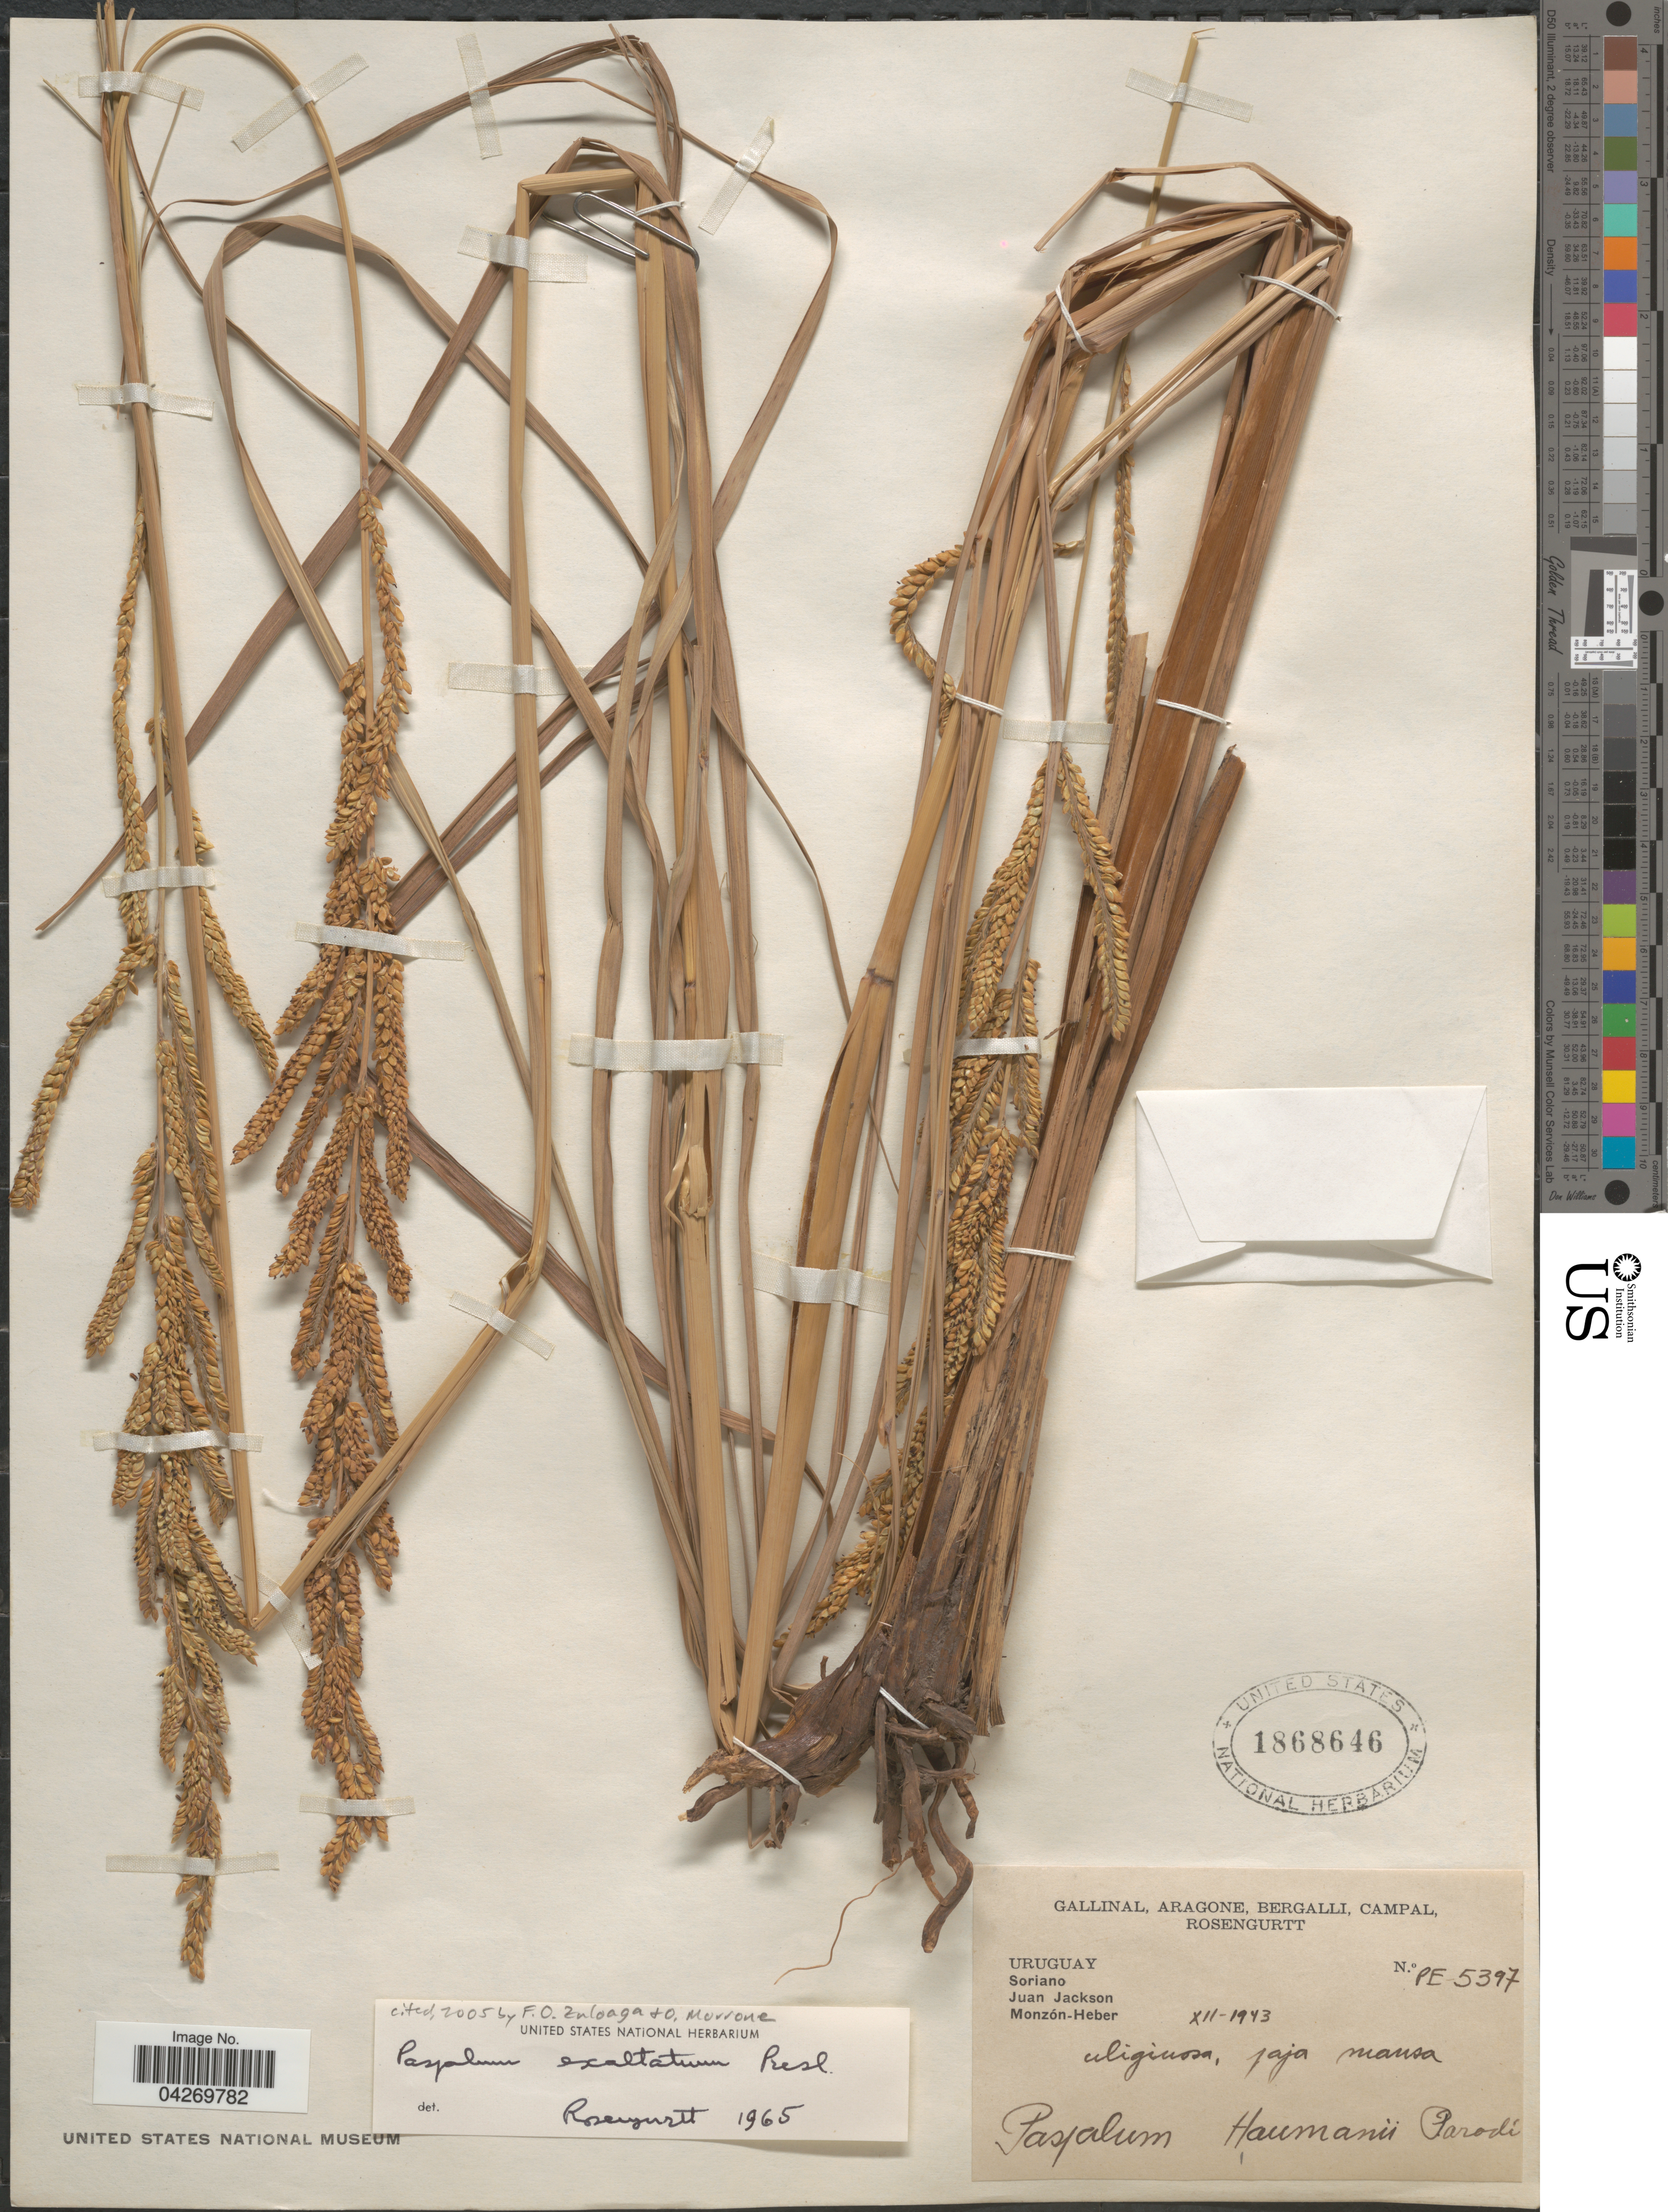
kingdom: Plantae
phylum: Tracheophyta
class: Liliopsida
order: Poales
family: Poaceae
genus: Paspalum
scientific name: Paspalum exaltatum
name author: J. Presl in C. Presl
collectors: -. Soriano, J. Jackson & Monzon-Heber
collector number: PE-5397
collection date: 1943-12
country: Uruguay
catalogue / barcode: US 1868646